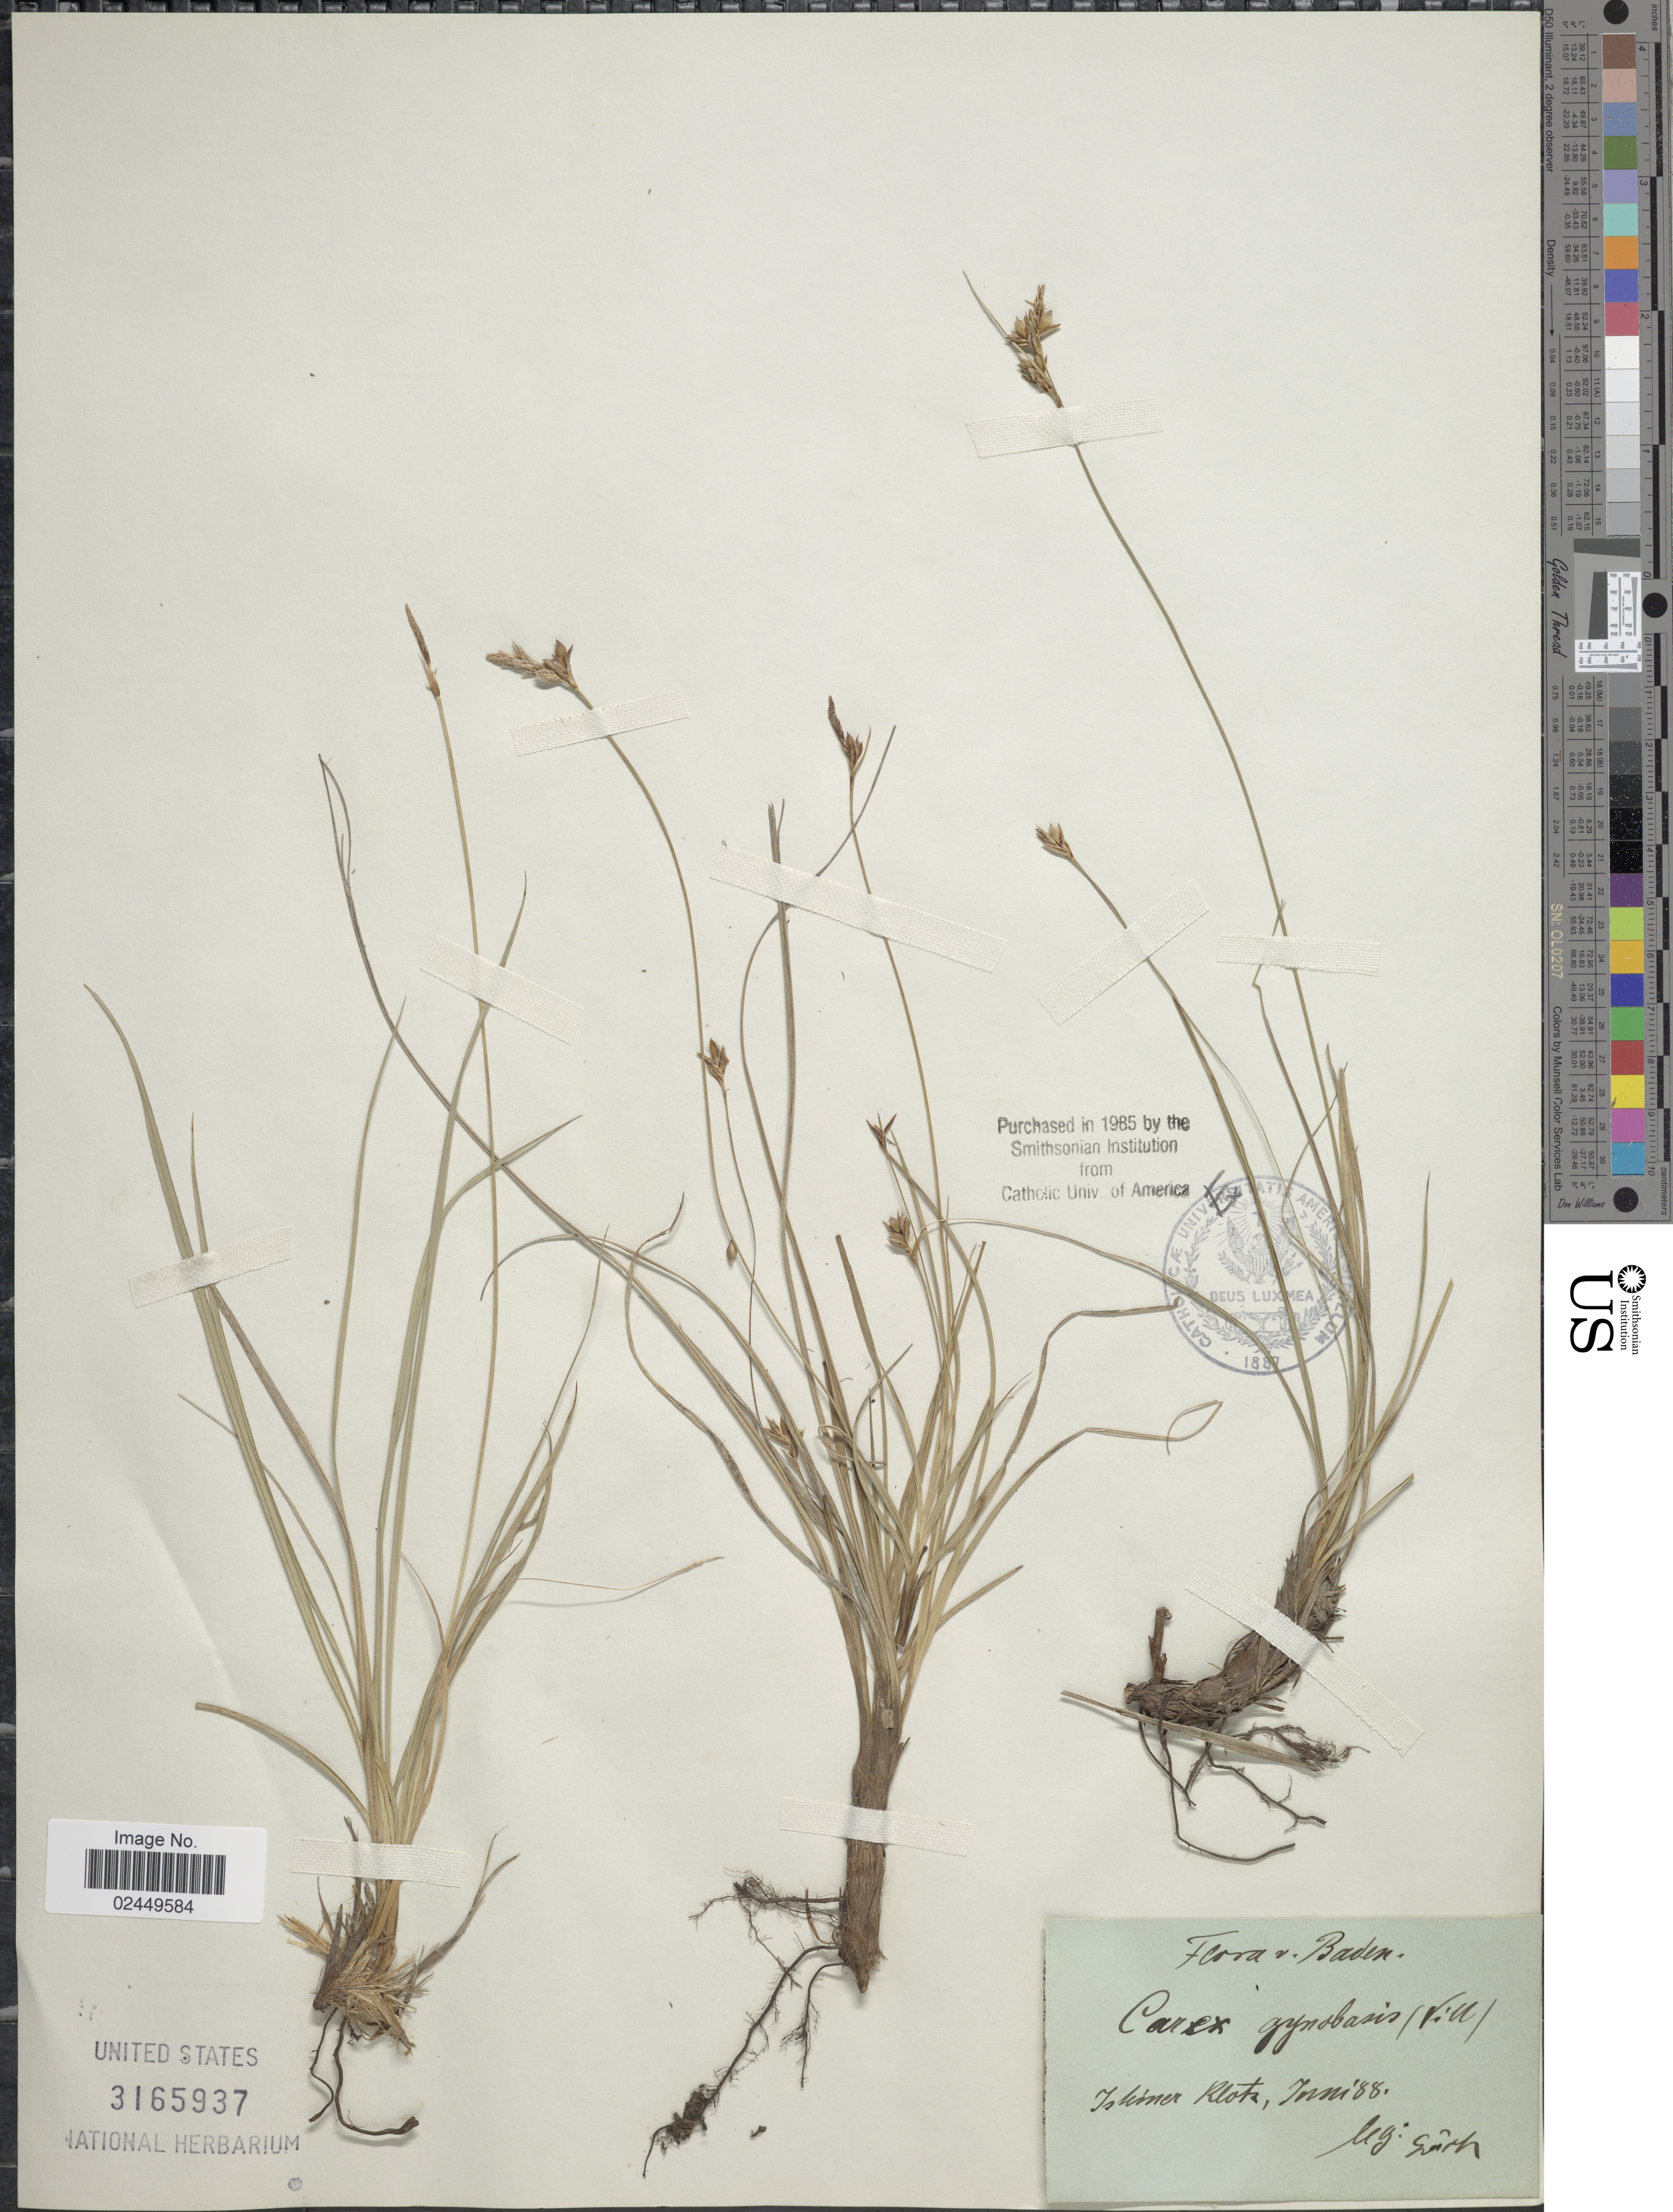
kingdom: Plantae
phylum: Tracheophyta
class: Liliopsida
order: Poales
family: Cyperaceae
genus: Carex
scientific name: Carex halleriana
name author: Asso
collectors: Garh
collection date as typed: Transcribed d/m/y: /6/88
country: Germany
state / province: Baden-Württemberg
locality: Baden, Ishiner, Klotz.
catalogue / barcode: US 3165937